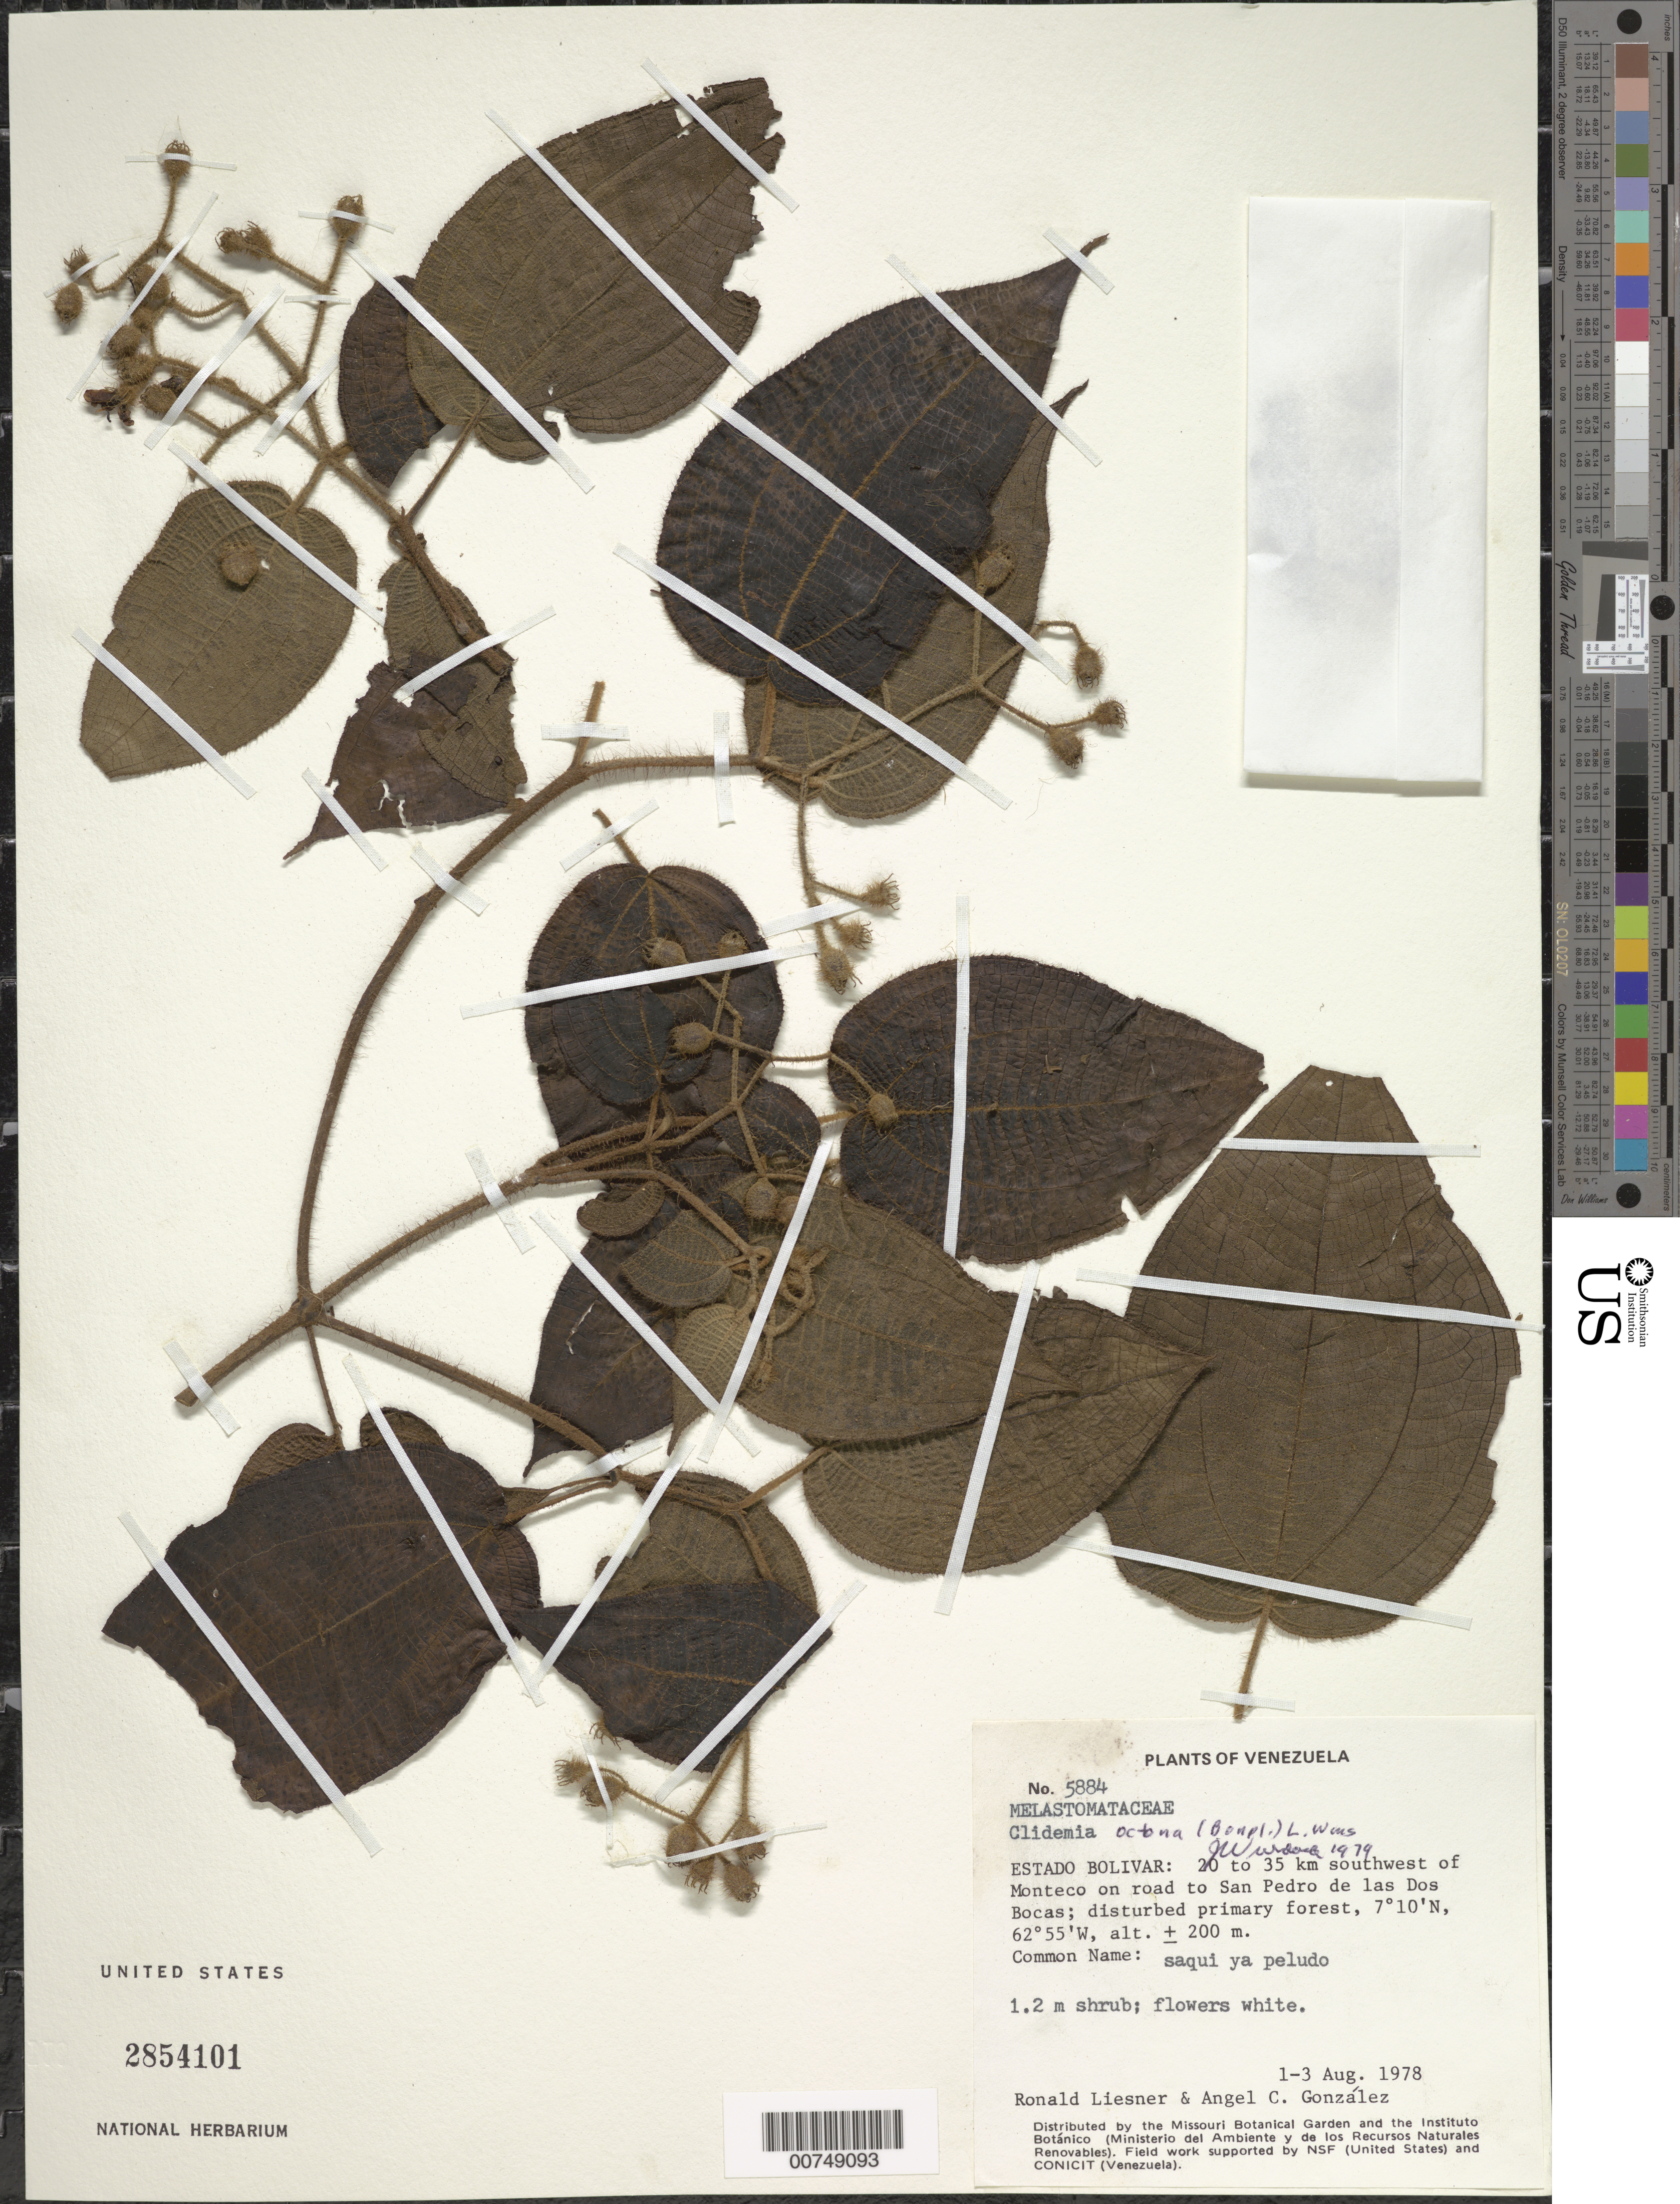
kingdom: Plantae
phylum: Tracheophyta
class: Magnoliopsida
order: Myrtales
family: Melastomataceae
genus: Clidemia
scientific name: Clidemia octona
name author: (Bonpl.) L.O. Williams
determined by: Wurdack, John J., (US), US (UNITED STATES)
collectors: R. L. Liesner & A. C. González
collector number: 5884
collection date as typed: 1-Aug-78 to 3-Aug-78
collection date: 1978-08-01/1978-08-03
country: Venezuela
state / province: Bolívar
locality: Monteco, 20-35 km SW of; on road to San Pedro de las Dos Bocas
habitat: Disturbed primary forest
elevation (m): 200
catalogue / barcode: US 2854101